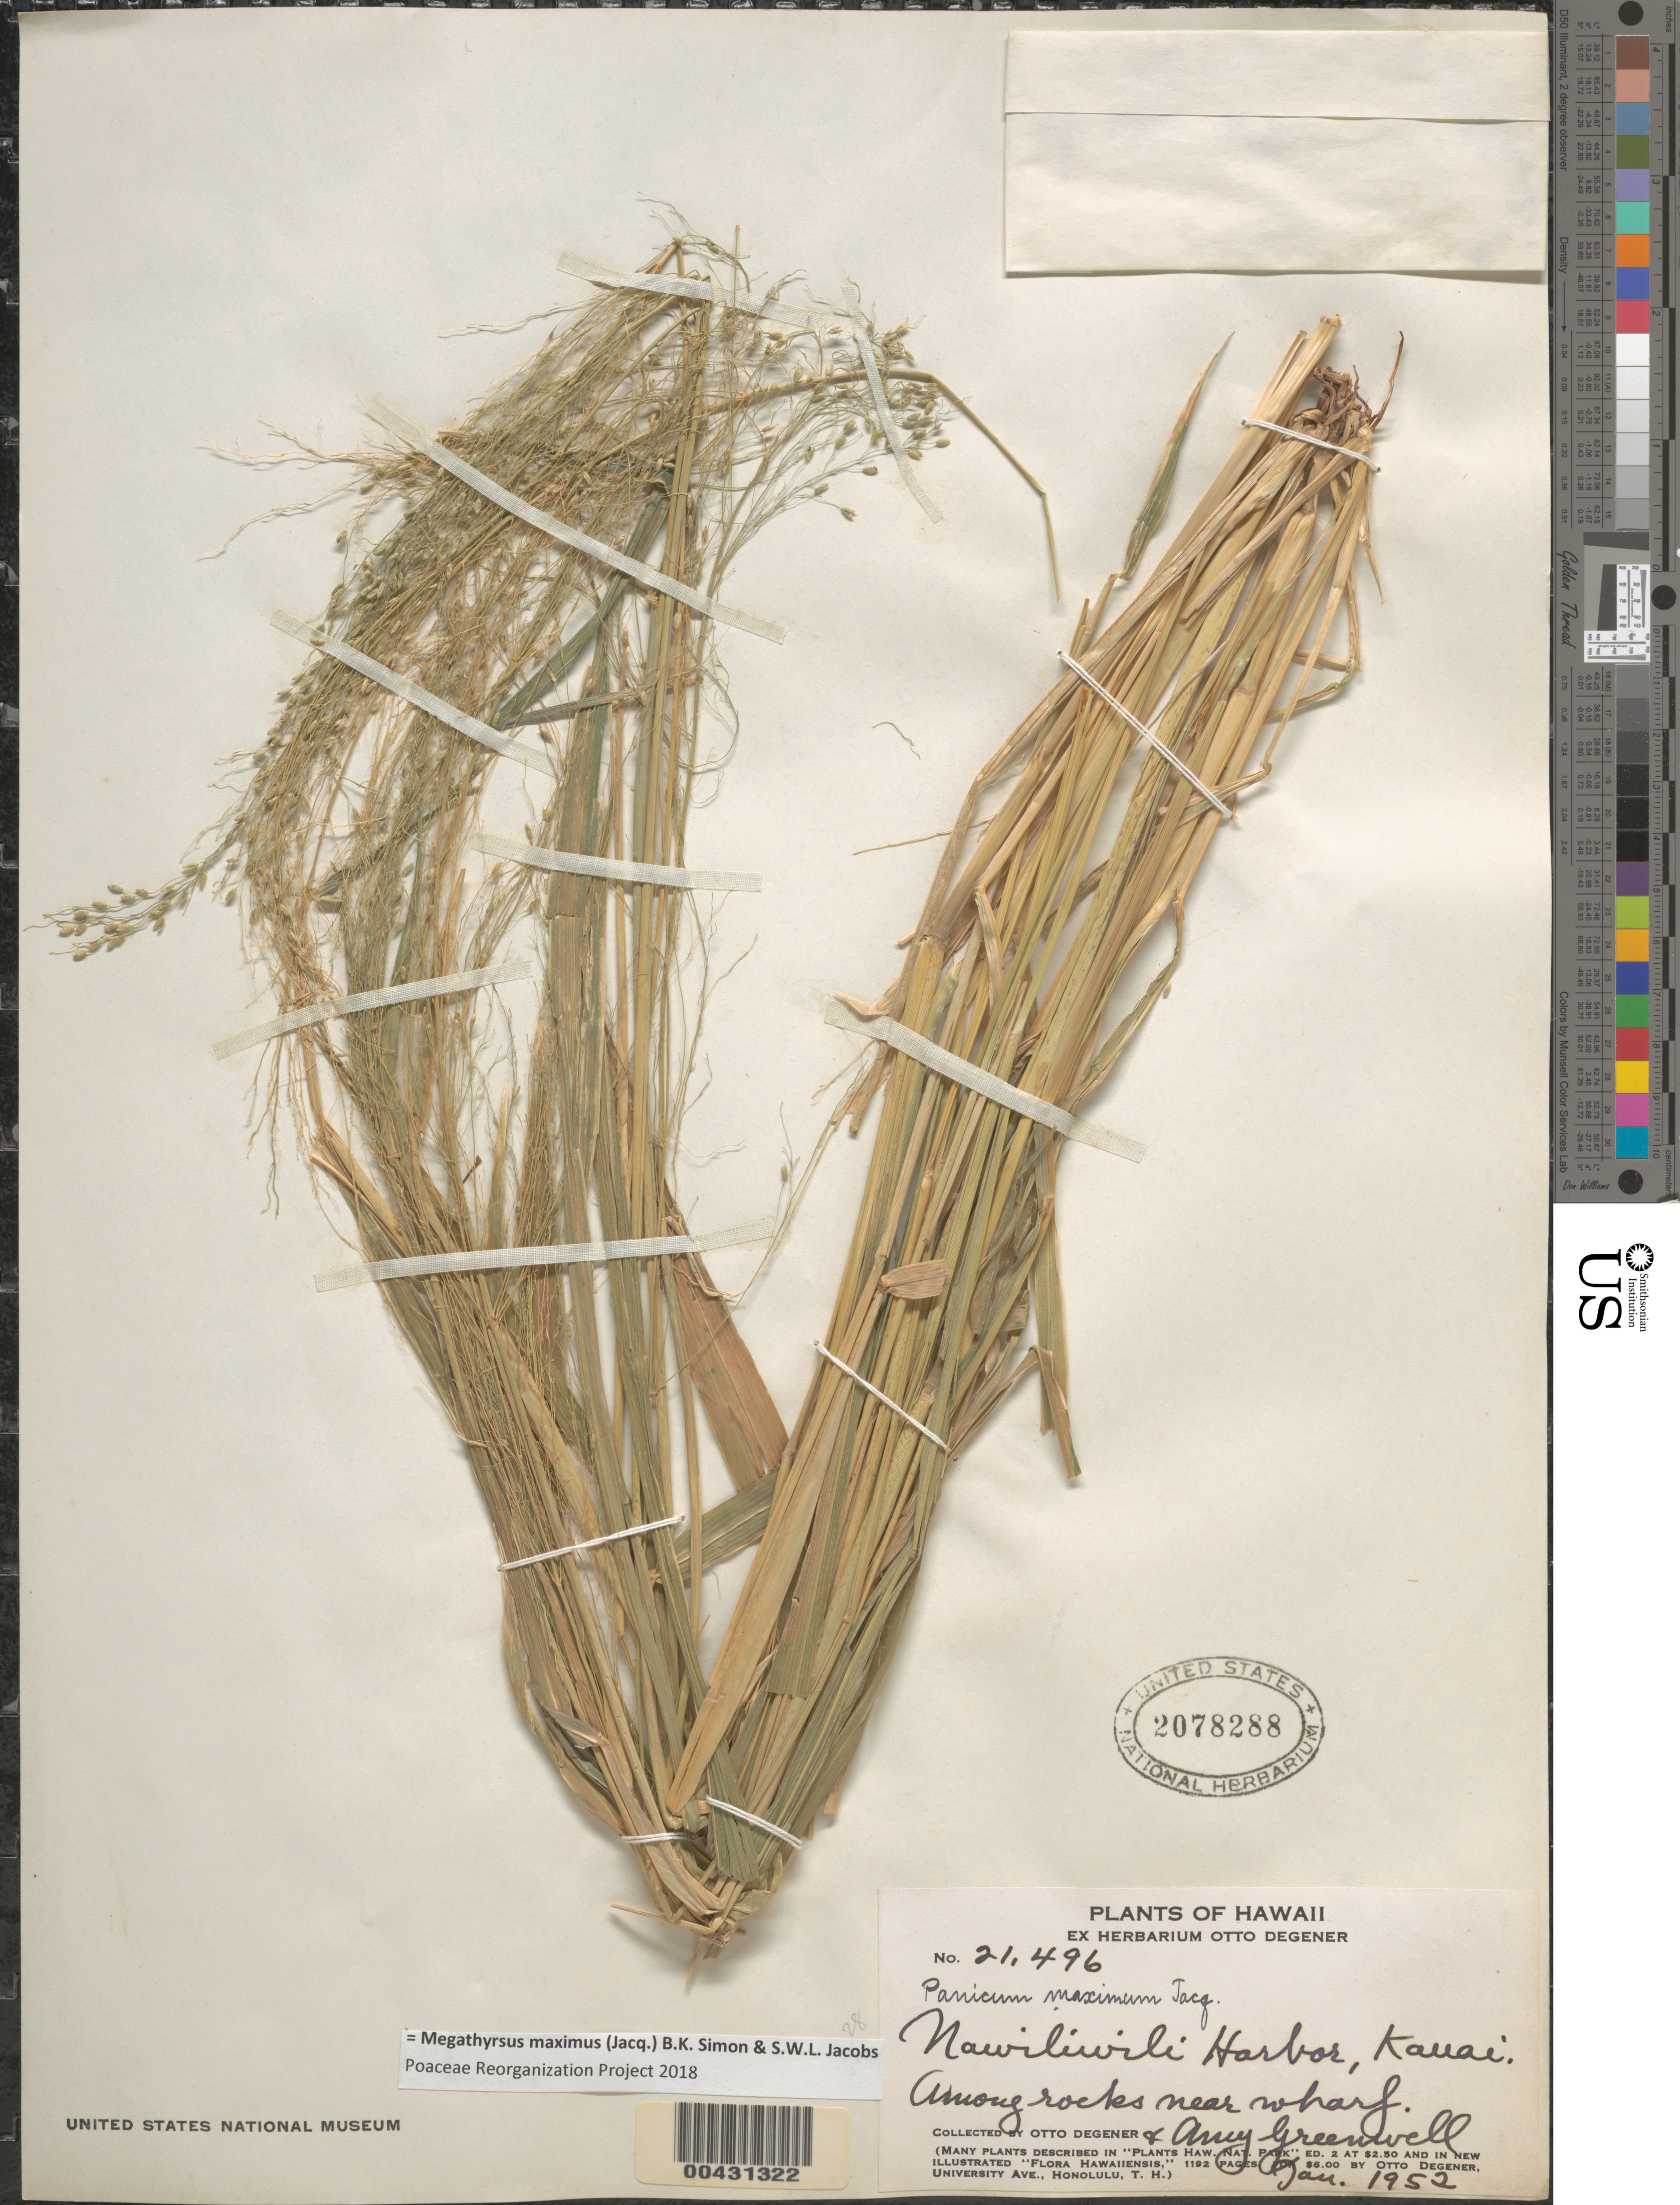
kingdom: Plantae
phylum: Tracheophyta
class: Liliopsida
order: Poales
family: Poaceae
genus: Panicum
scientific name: Panicum maximum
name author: Jacq.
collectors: O. Degener & A. B. Greenwell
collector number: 21496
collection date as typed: Jan 1952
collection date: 1952-01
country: United States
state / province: Hawaii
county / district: Kauai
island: Kaua'i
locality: Nawiliwili Harbor, among rocks near wharf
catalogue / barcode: US 2078288